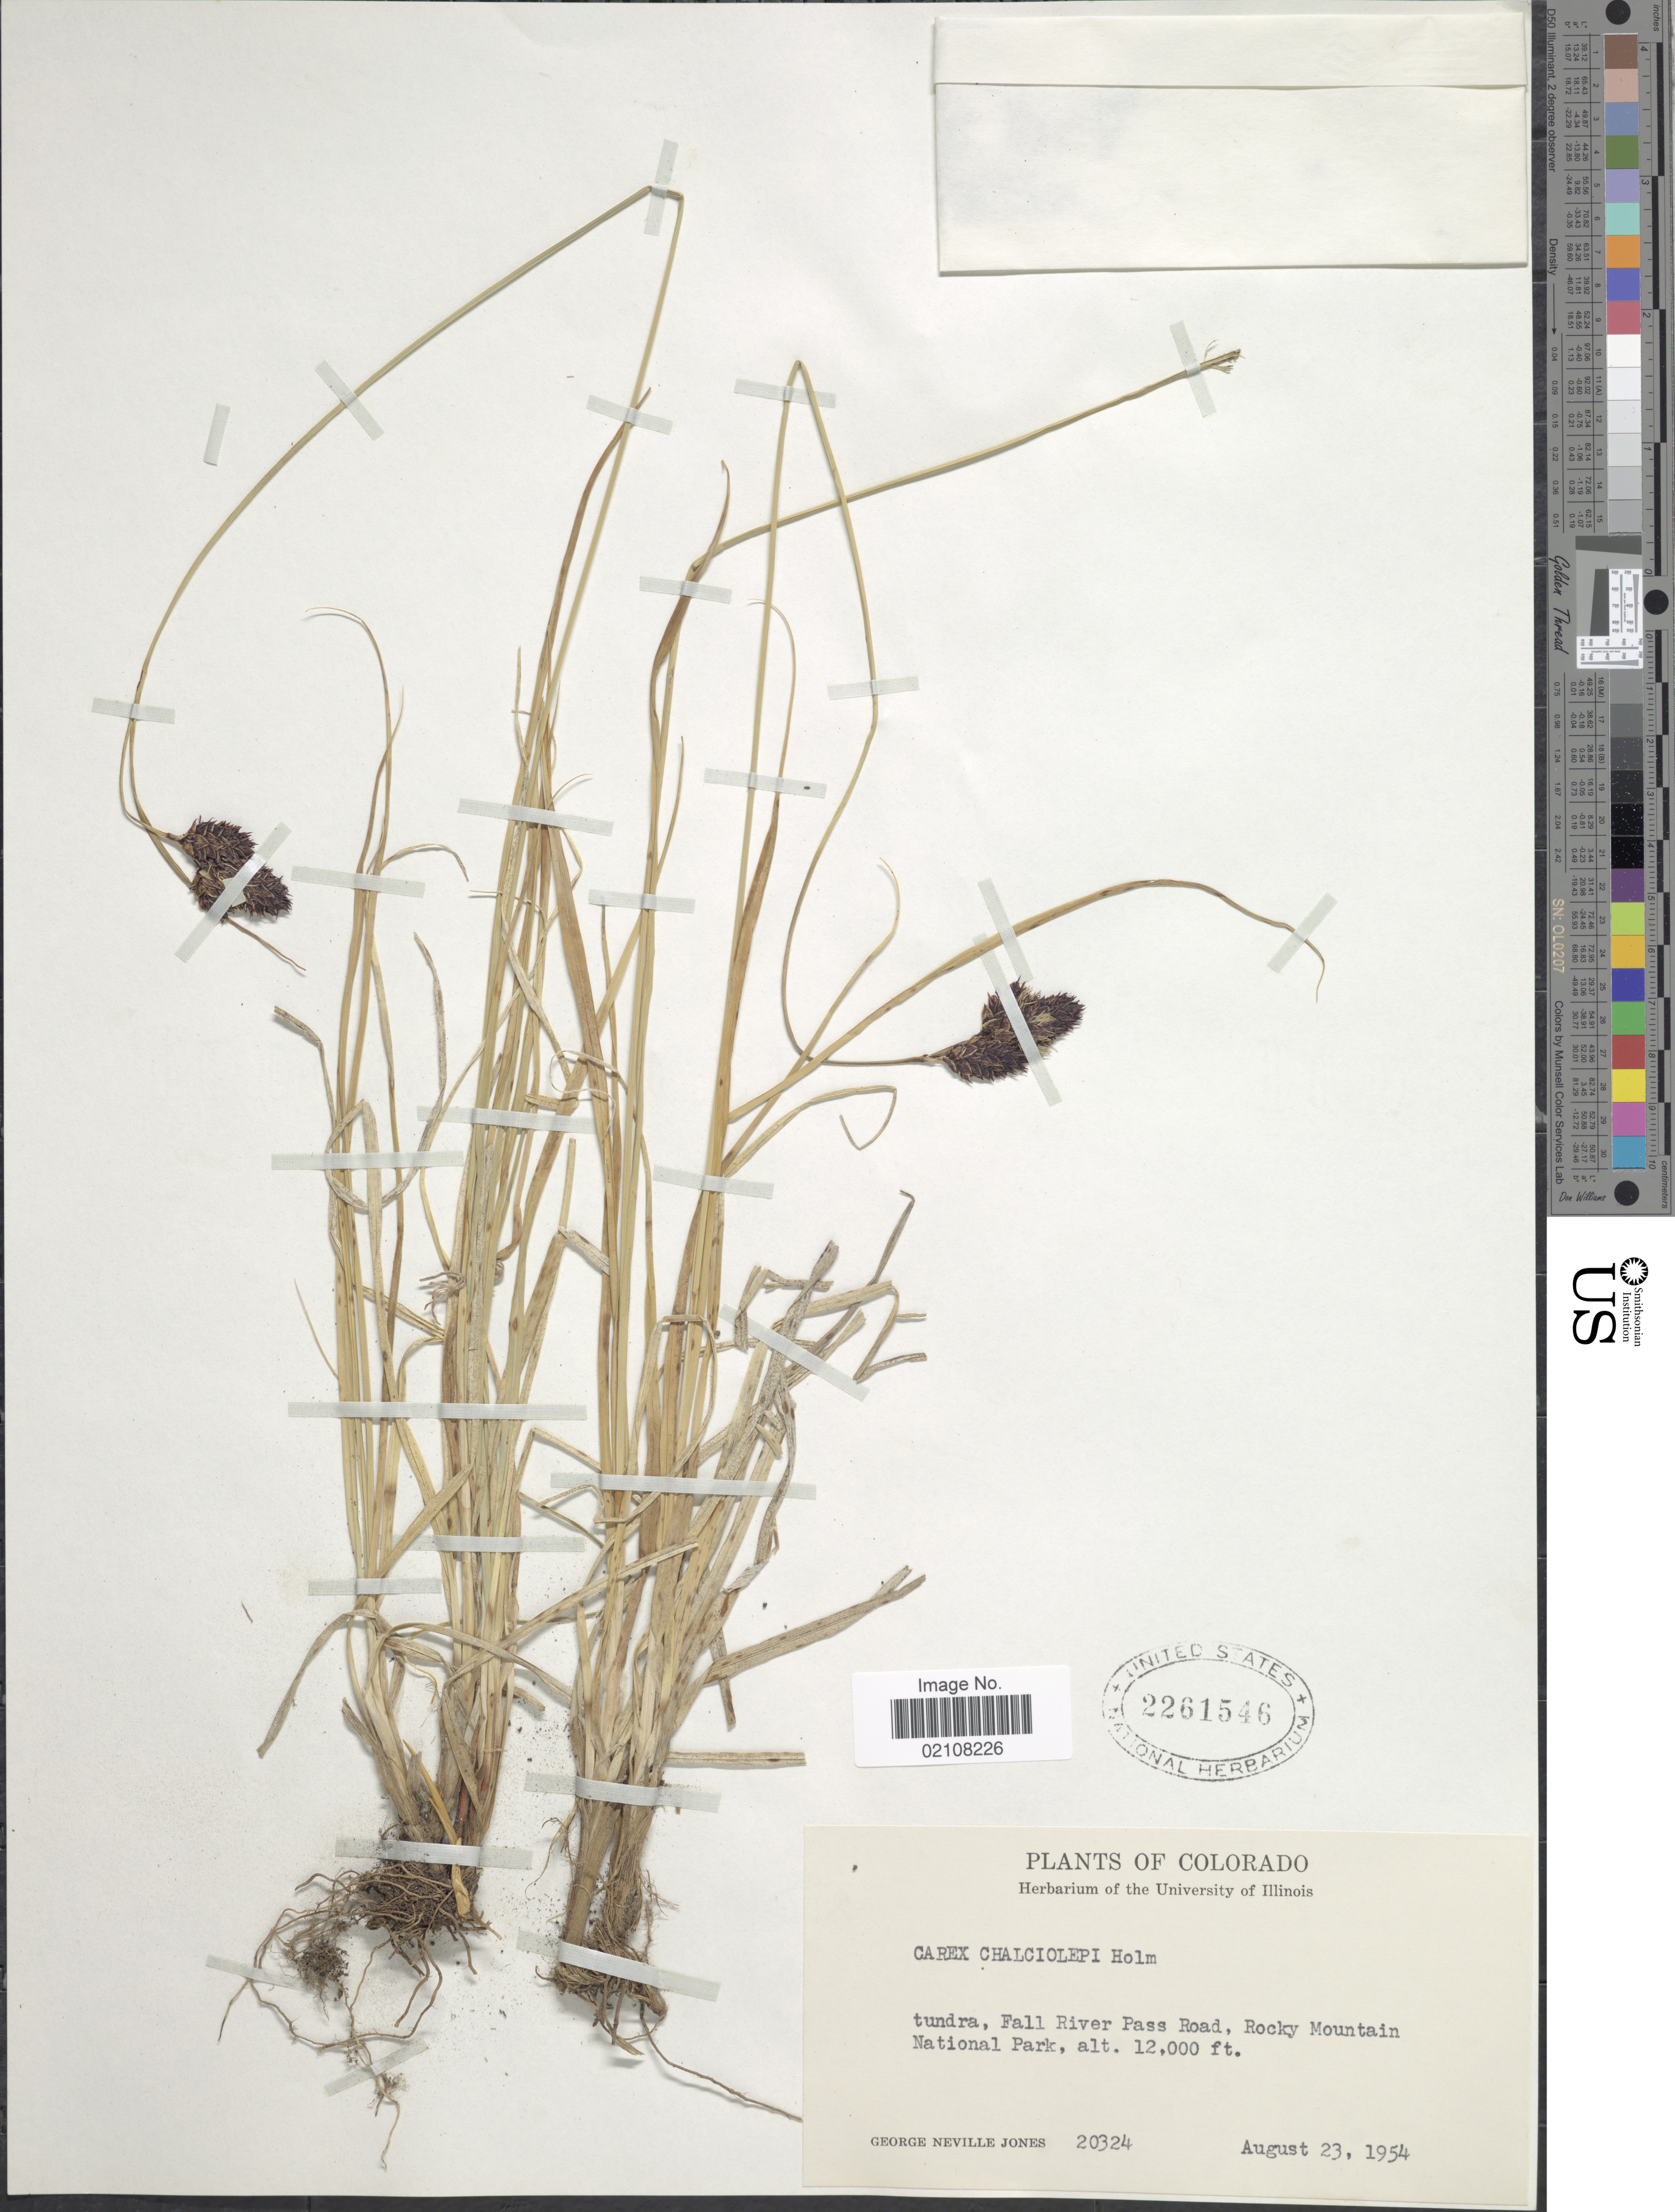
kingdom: Plantae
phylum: Tracheophyta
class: Liliopsida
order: Poales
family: Cyperaceae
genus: Carex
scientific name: Carex chalciolepis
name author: Holm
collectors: G. N. Jones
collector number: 20324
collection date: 1954-08-23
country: United States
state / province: Colorado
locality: Tundra, Fall River Pass Road, Rocky Mountain National Park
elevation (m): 3658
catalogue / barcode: US 2261546